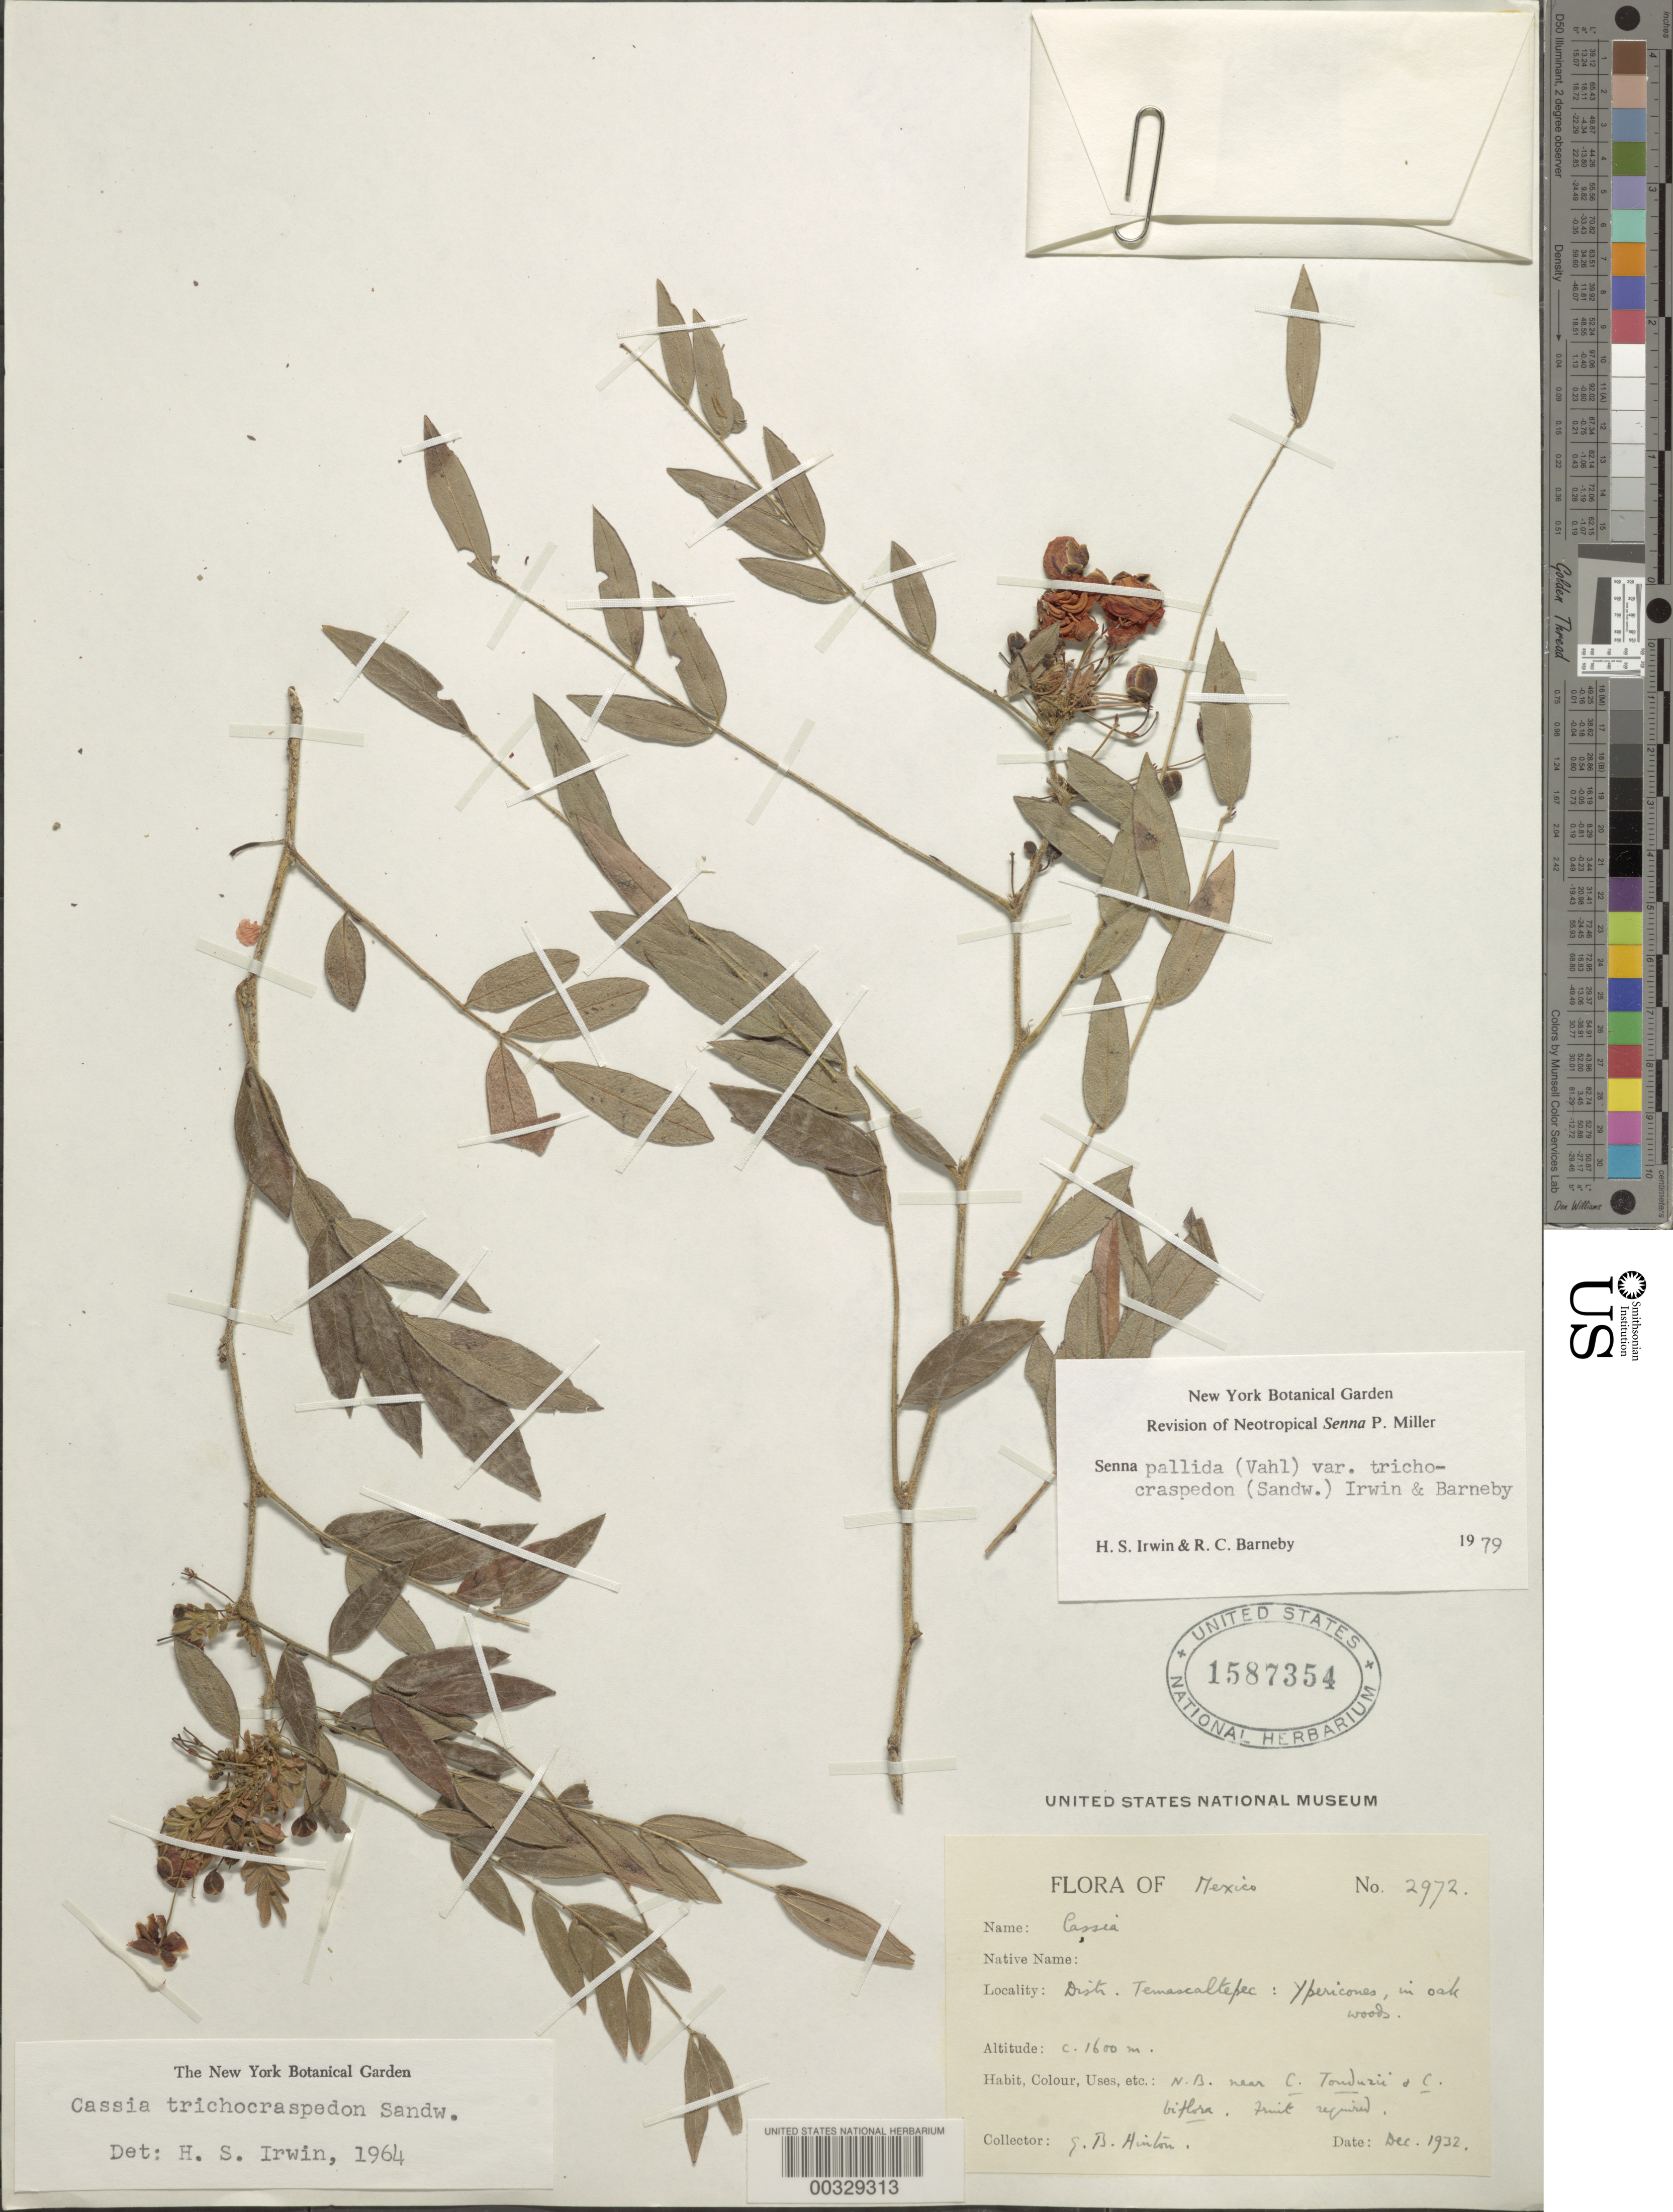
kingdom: Plantae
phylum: Tracheophyta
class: Magnoliopsida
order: Fabales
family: Fabaceae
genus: Senna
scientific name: Senna pallida var. trichocraspeden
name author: (Sandwith) H.S. Irwin & Barneby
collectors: G. B. Hinton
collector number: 2972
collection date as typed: Dec 1932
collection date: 1932-12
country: Mexico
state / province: México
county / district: Temascaltepec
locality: Ypericones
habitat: Oak woods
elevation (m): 1600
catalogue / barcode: US 1587354